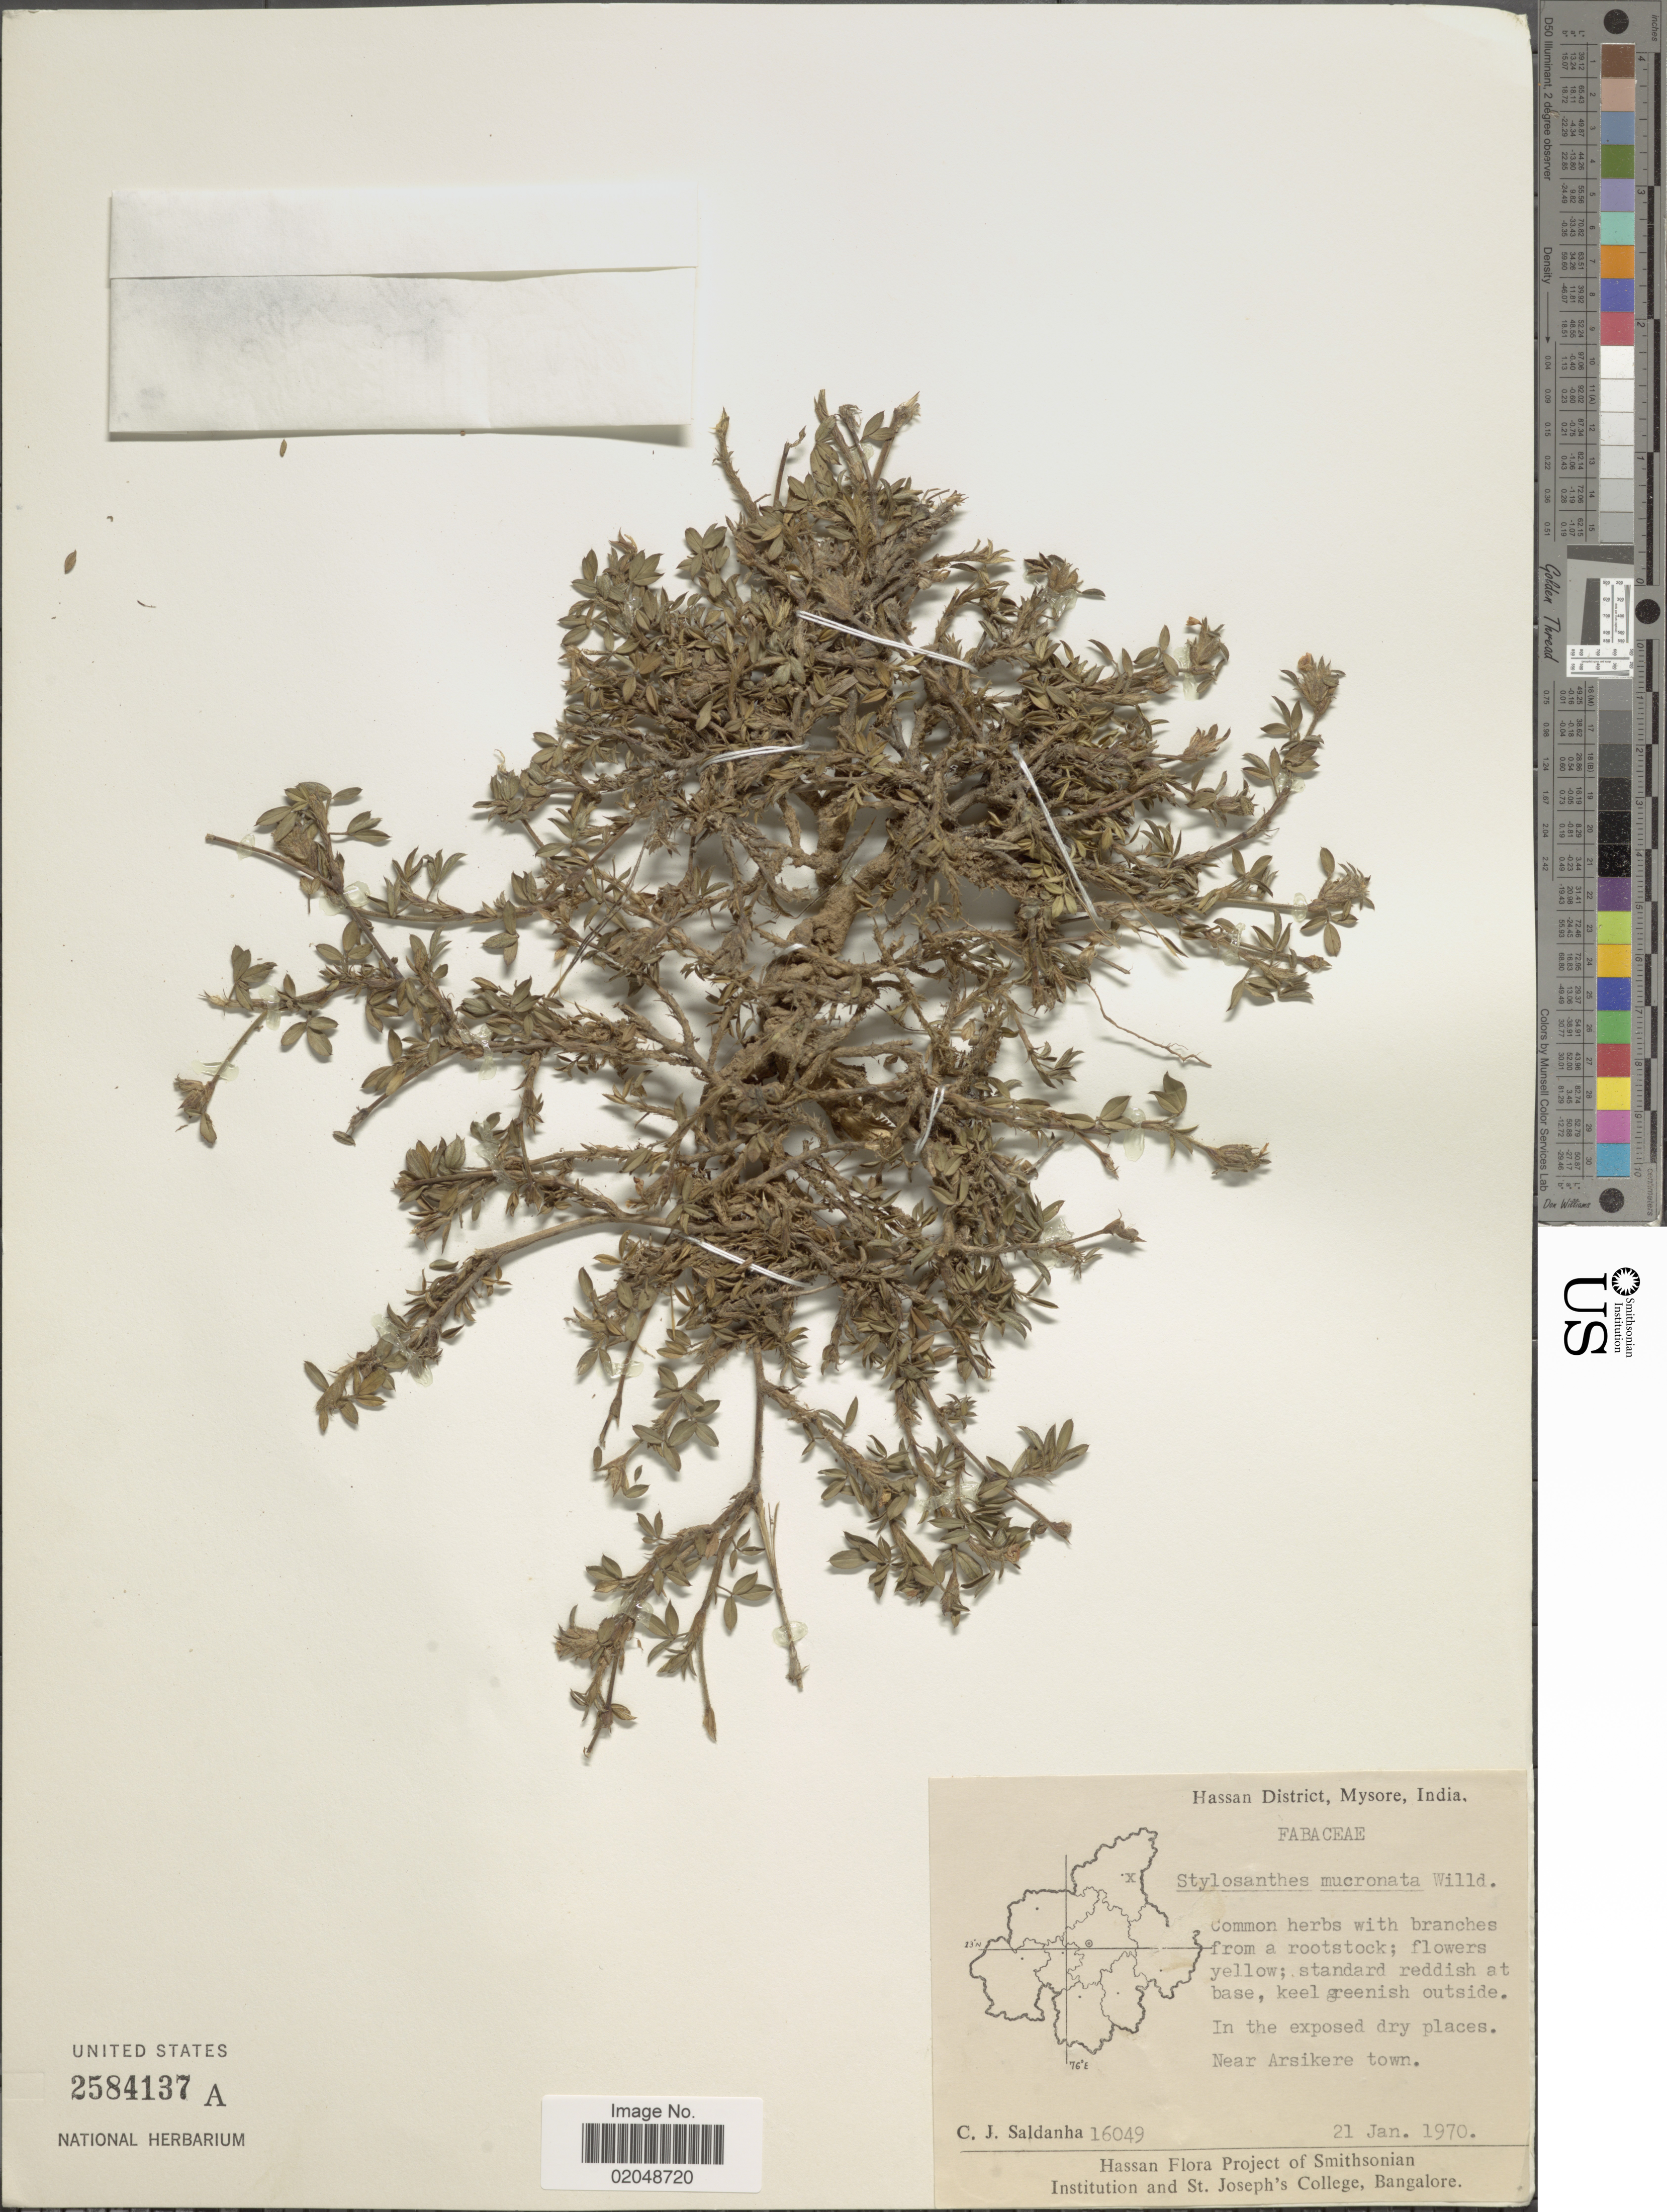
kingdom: Plantae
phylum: Tracheophyta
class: Magnoliopsida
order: Fabales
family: Fabaceae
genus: Stylosanthes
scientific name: Stylosanthes mucronata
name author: Willd.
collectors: C. J. Saldanha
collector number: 16049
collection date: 1970-01-21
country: India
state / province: Karnataka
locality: Hassan District, Mysore, Near Arsikere town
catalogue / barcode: US 2584137A